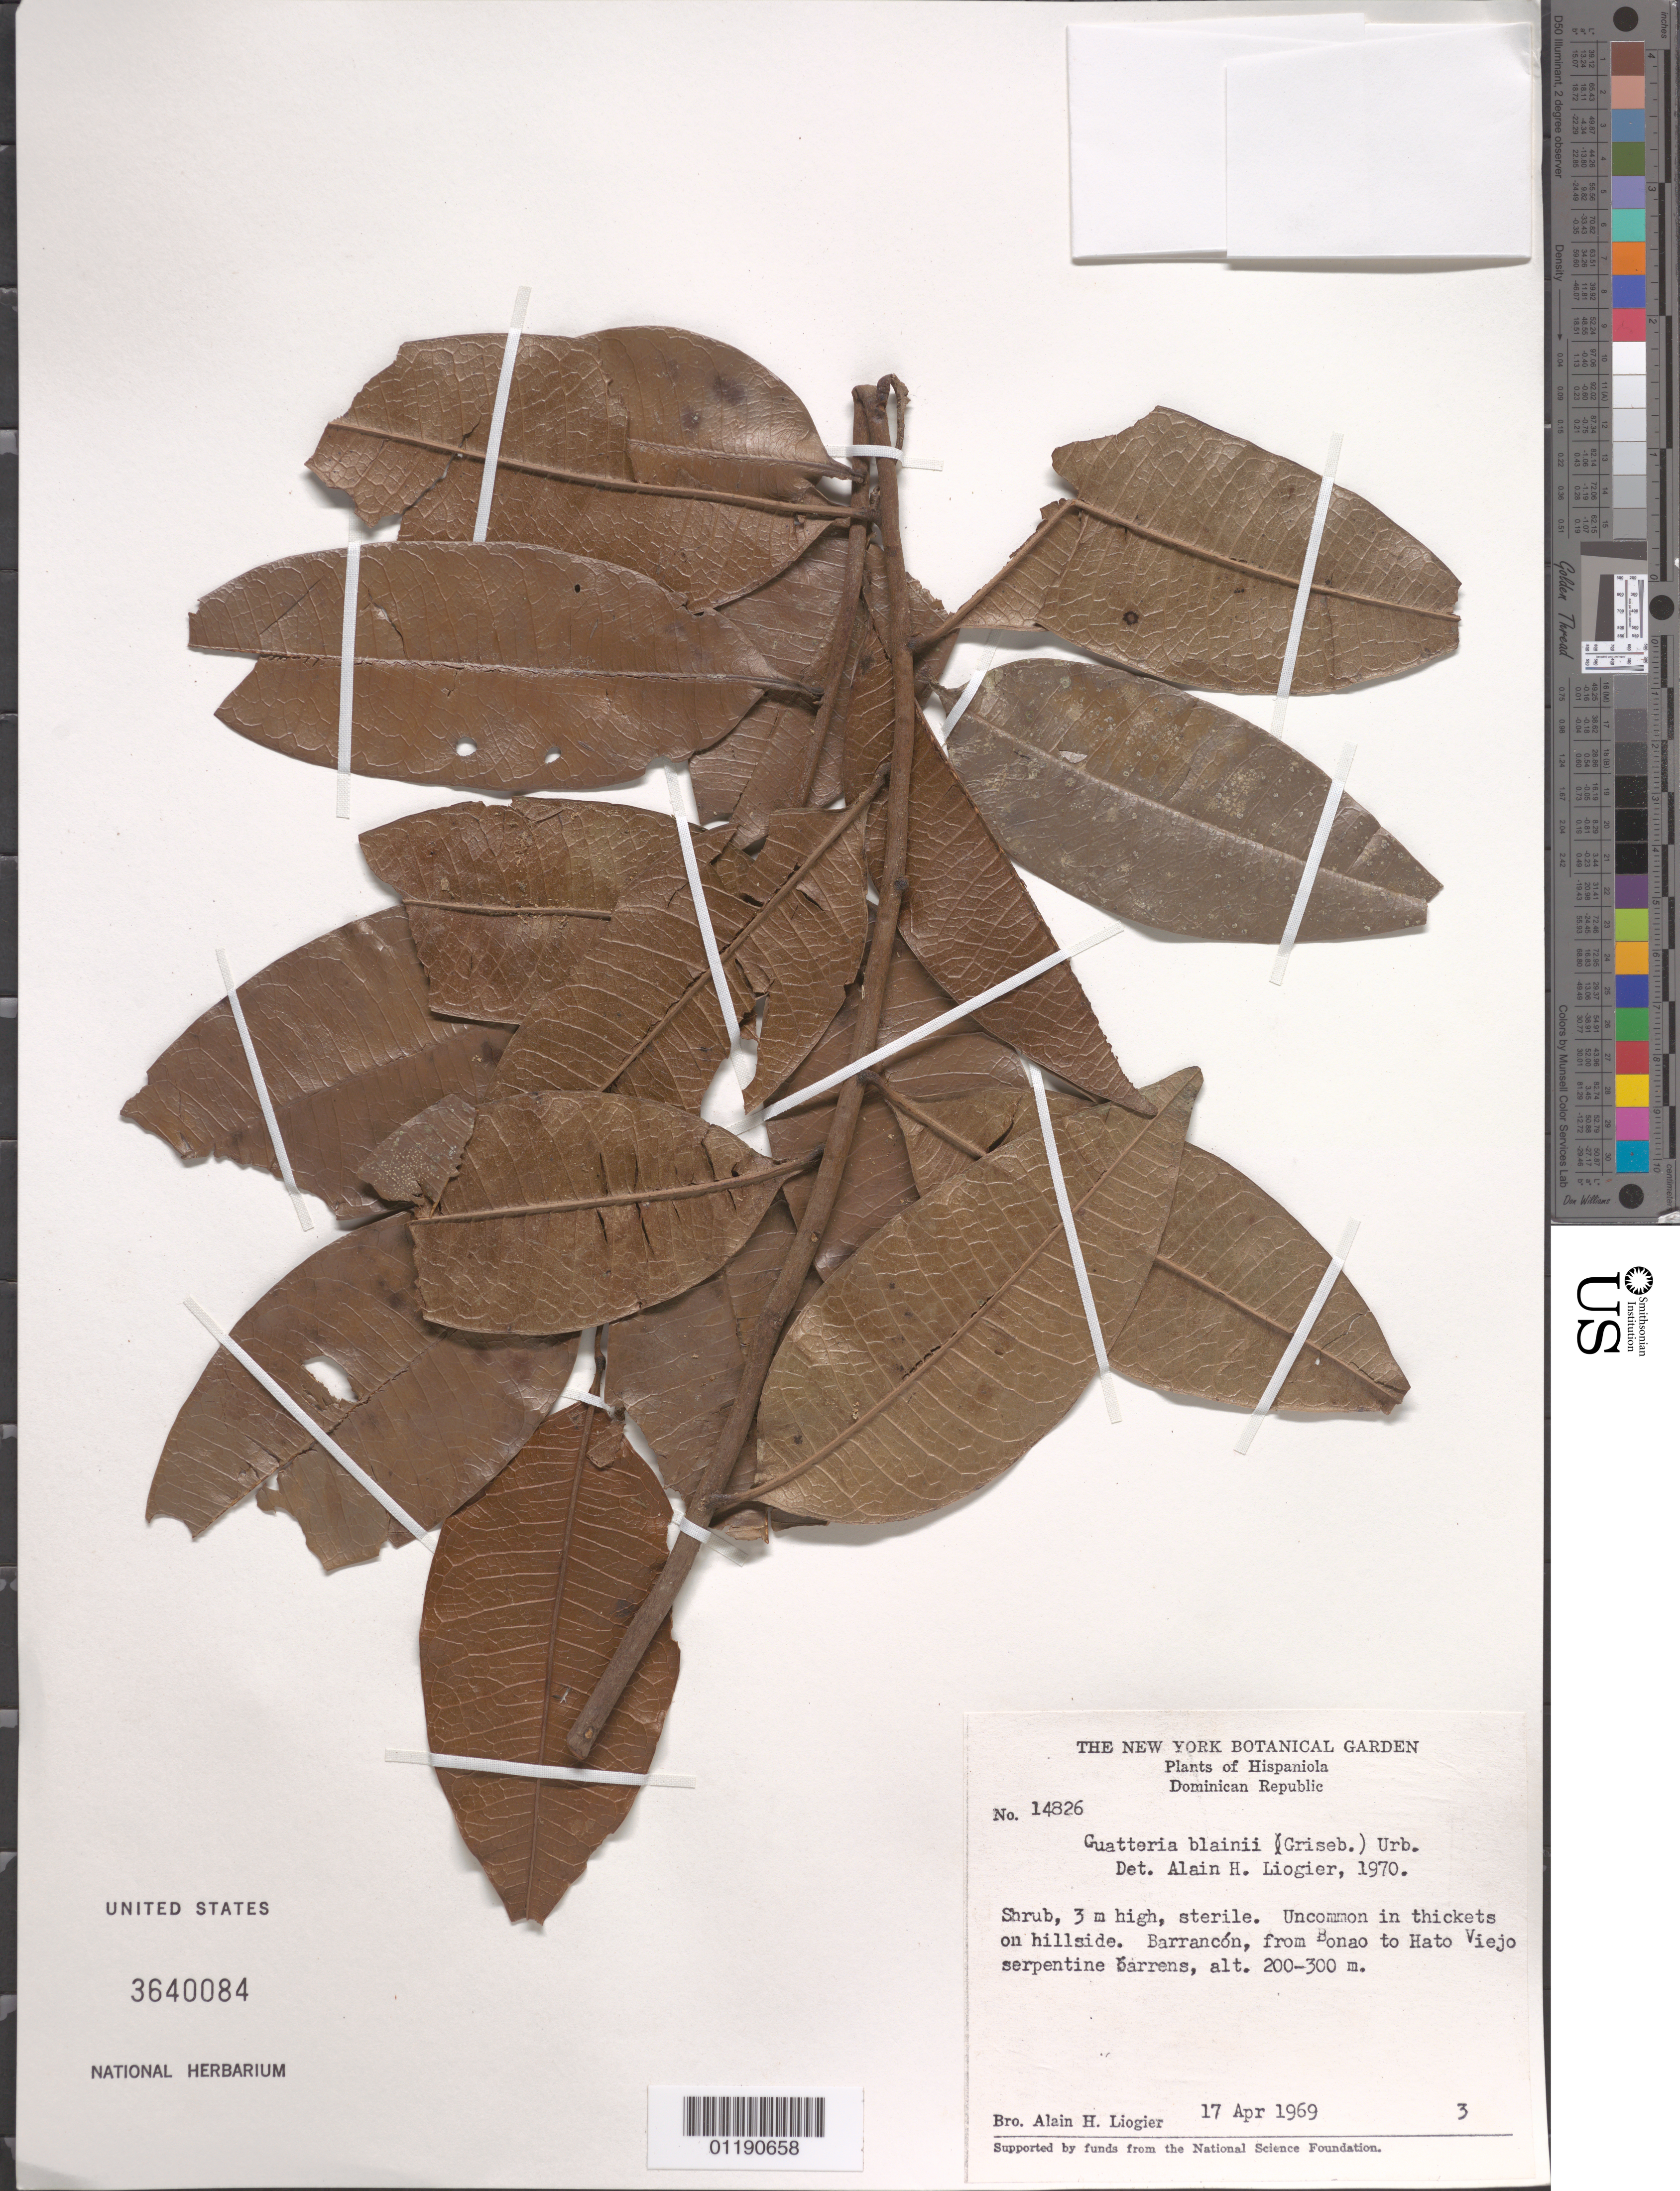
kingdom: Plantae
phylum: Tracheophyta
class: Magnoliopsida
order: Magnoliales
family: Annonaceae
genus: Guatteria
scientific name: Guatteria blainii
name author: (Griseb.) Urb.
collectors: A. H. Liogier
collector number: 14826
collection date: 1969-04-17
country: Dominican Republic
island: Hispaniola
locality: Barrancón, from Bonao to Hato Viejo.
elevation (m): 200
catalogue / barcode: US 3640084